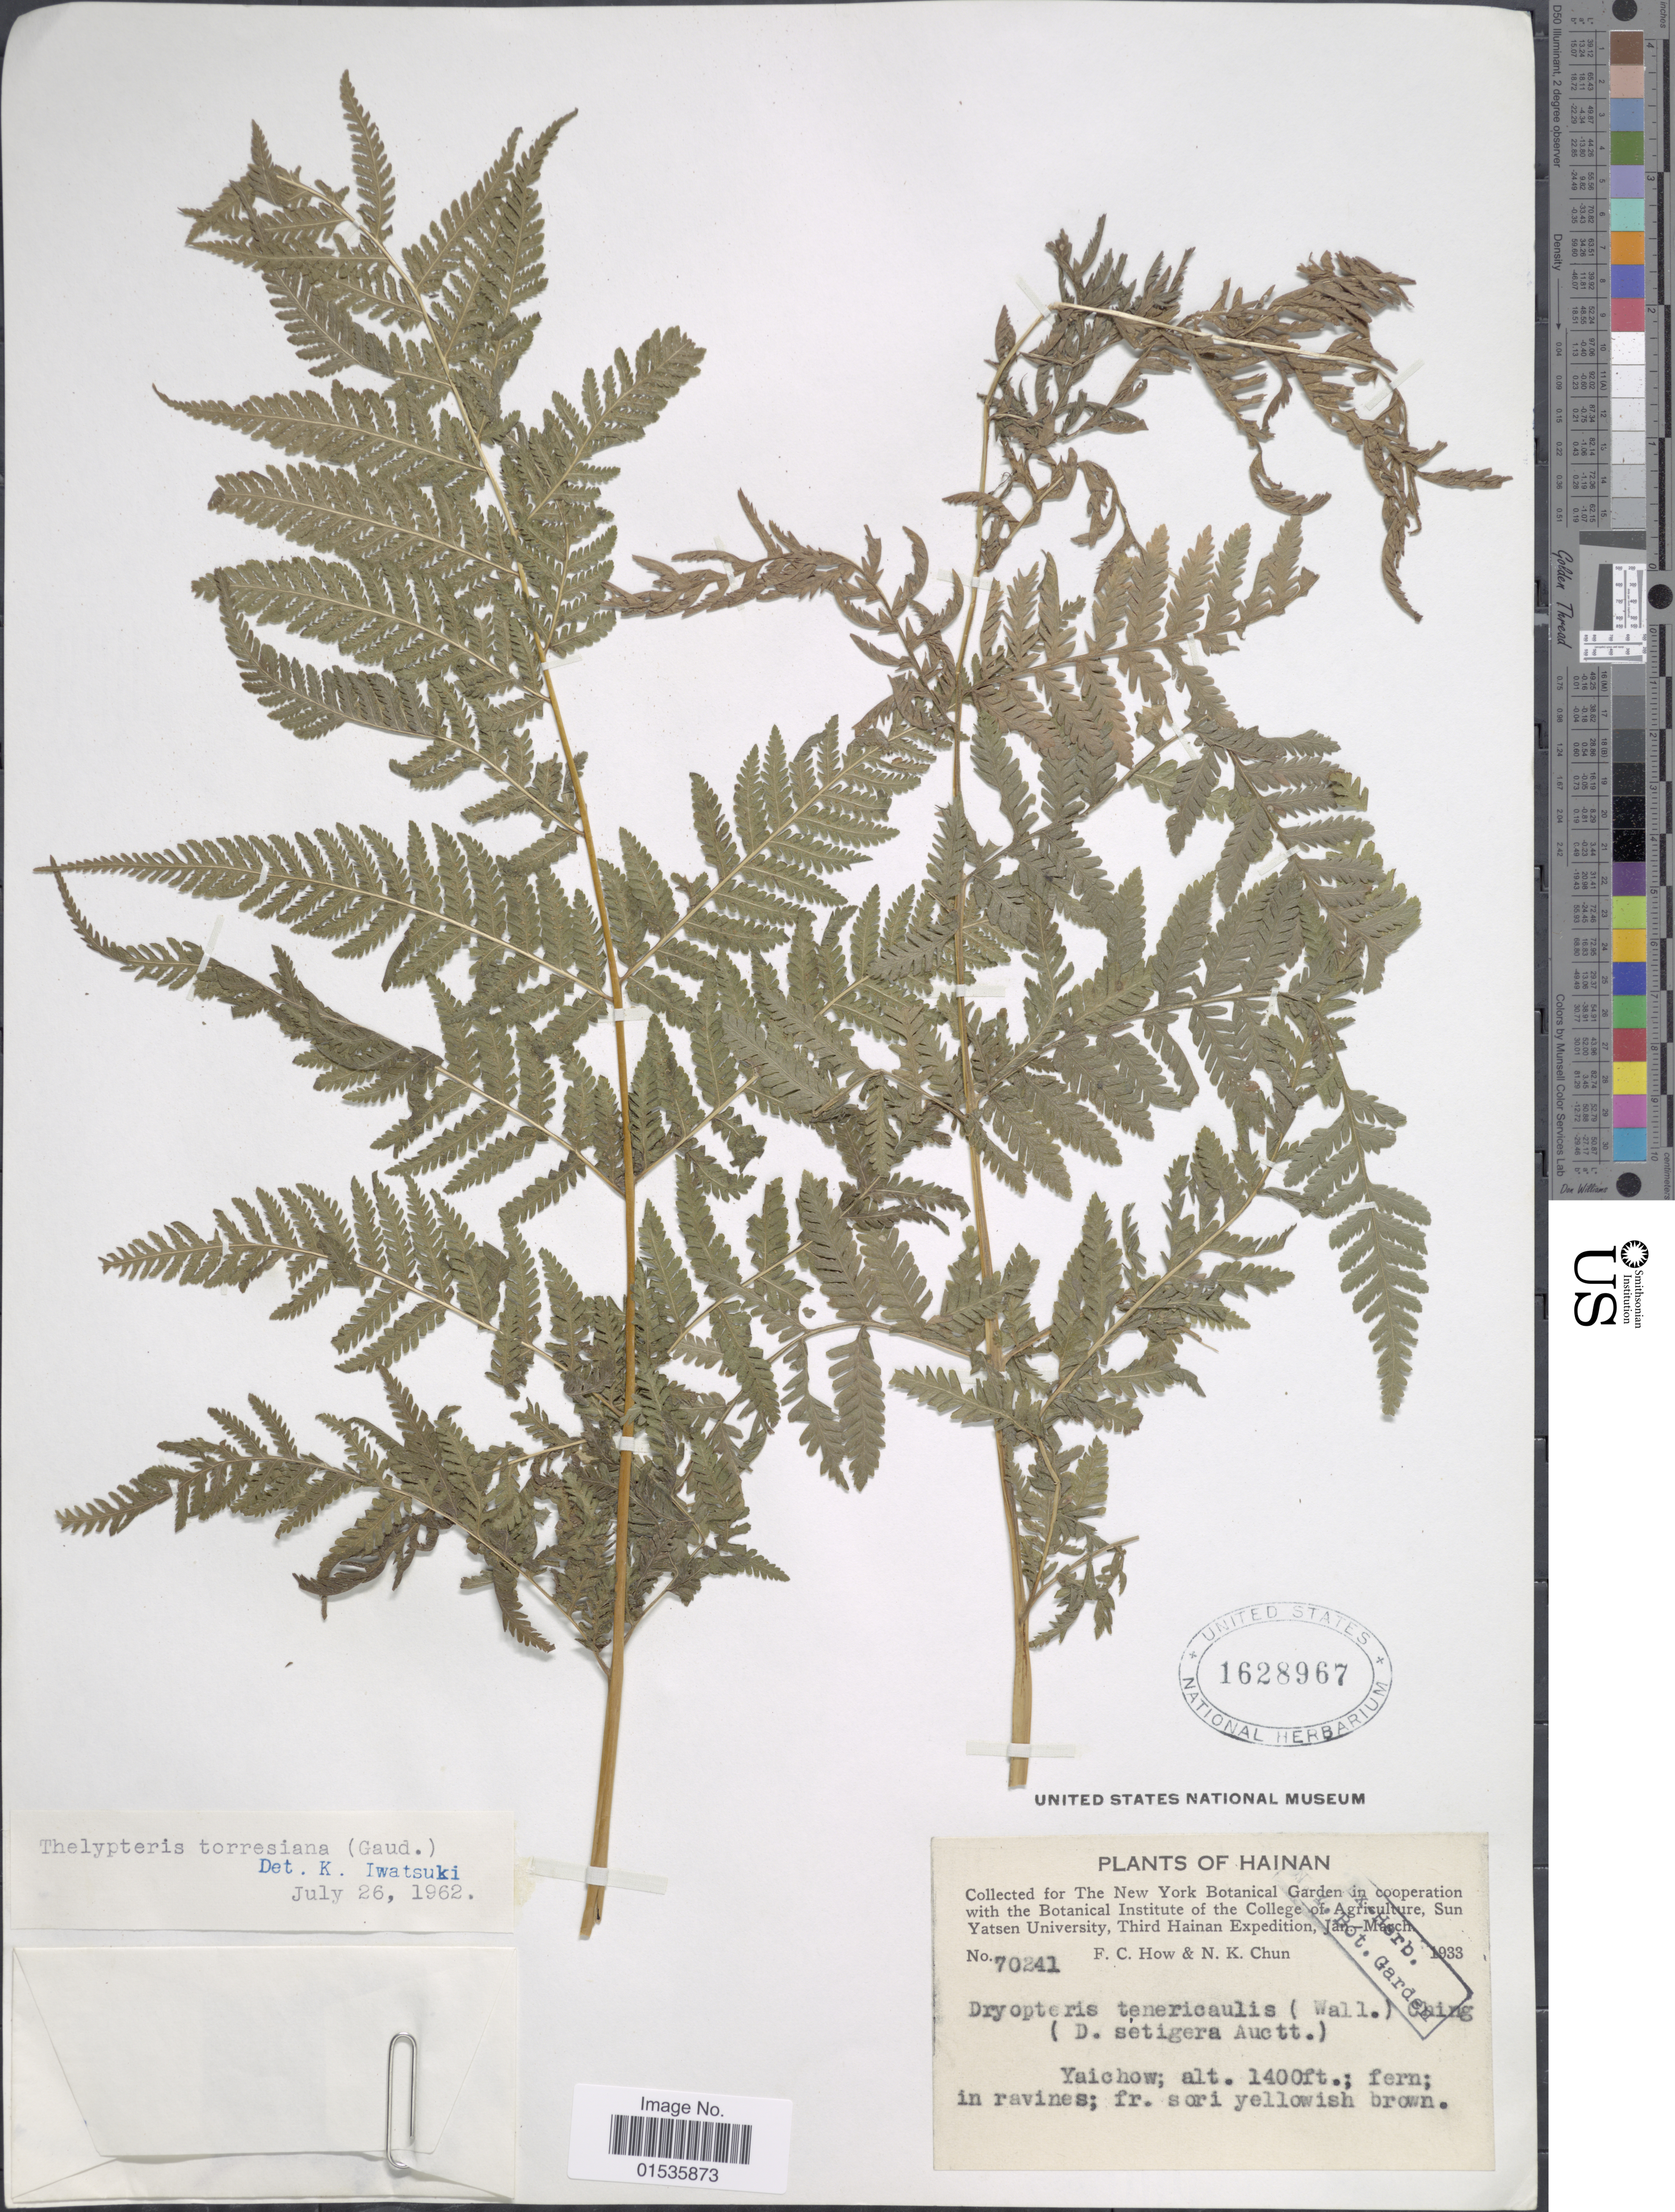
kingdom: Plantae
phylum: Tracheophyta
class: Polypodiopsida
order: Polypodiales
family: Thelypteridaceae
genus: Macrothelypteris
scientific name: Macrothelypteris torresiana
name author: (Gaudich.) Ching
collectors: F. C. How & N. K. Chun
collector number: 70241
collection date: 1933-01/1933-03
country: China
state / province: Hainan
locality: Hianan, Yaichow.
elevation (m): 427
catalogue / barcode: US 1628967